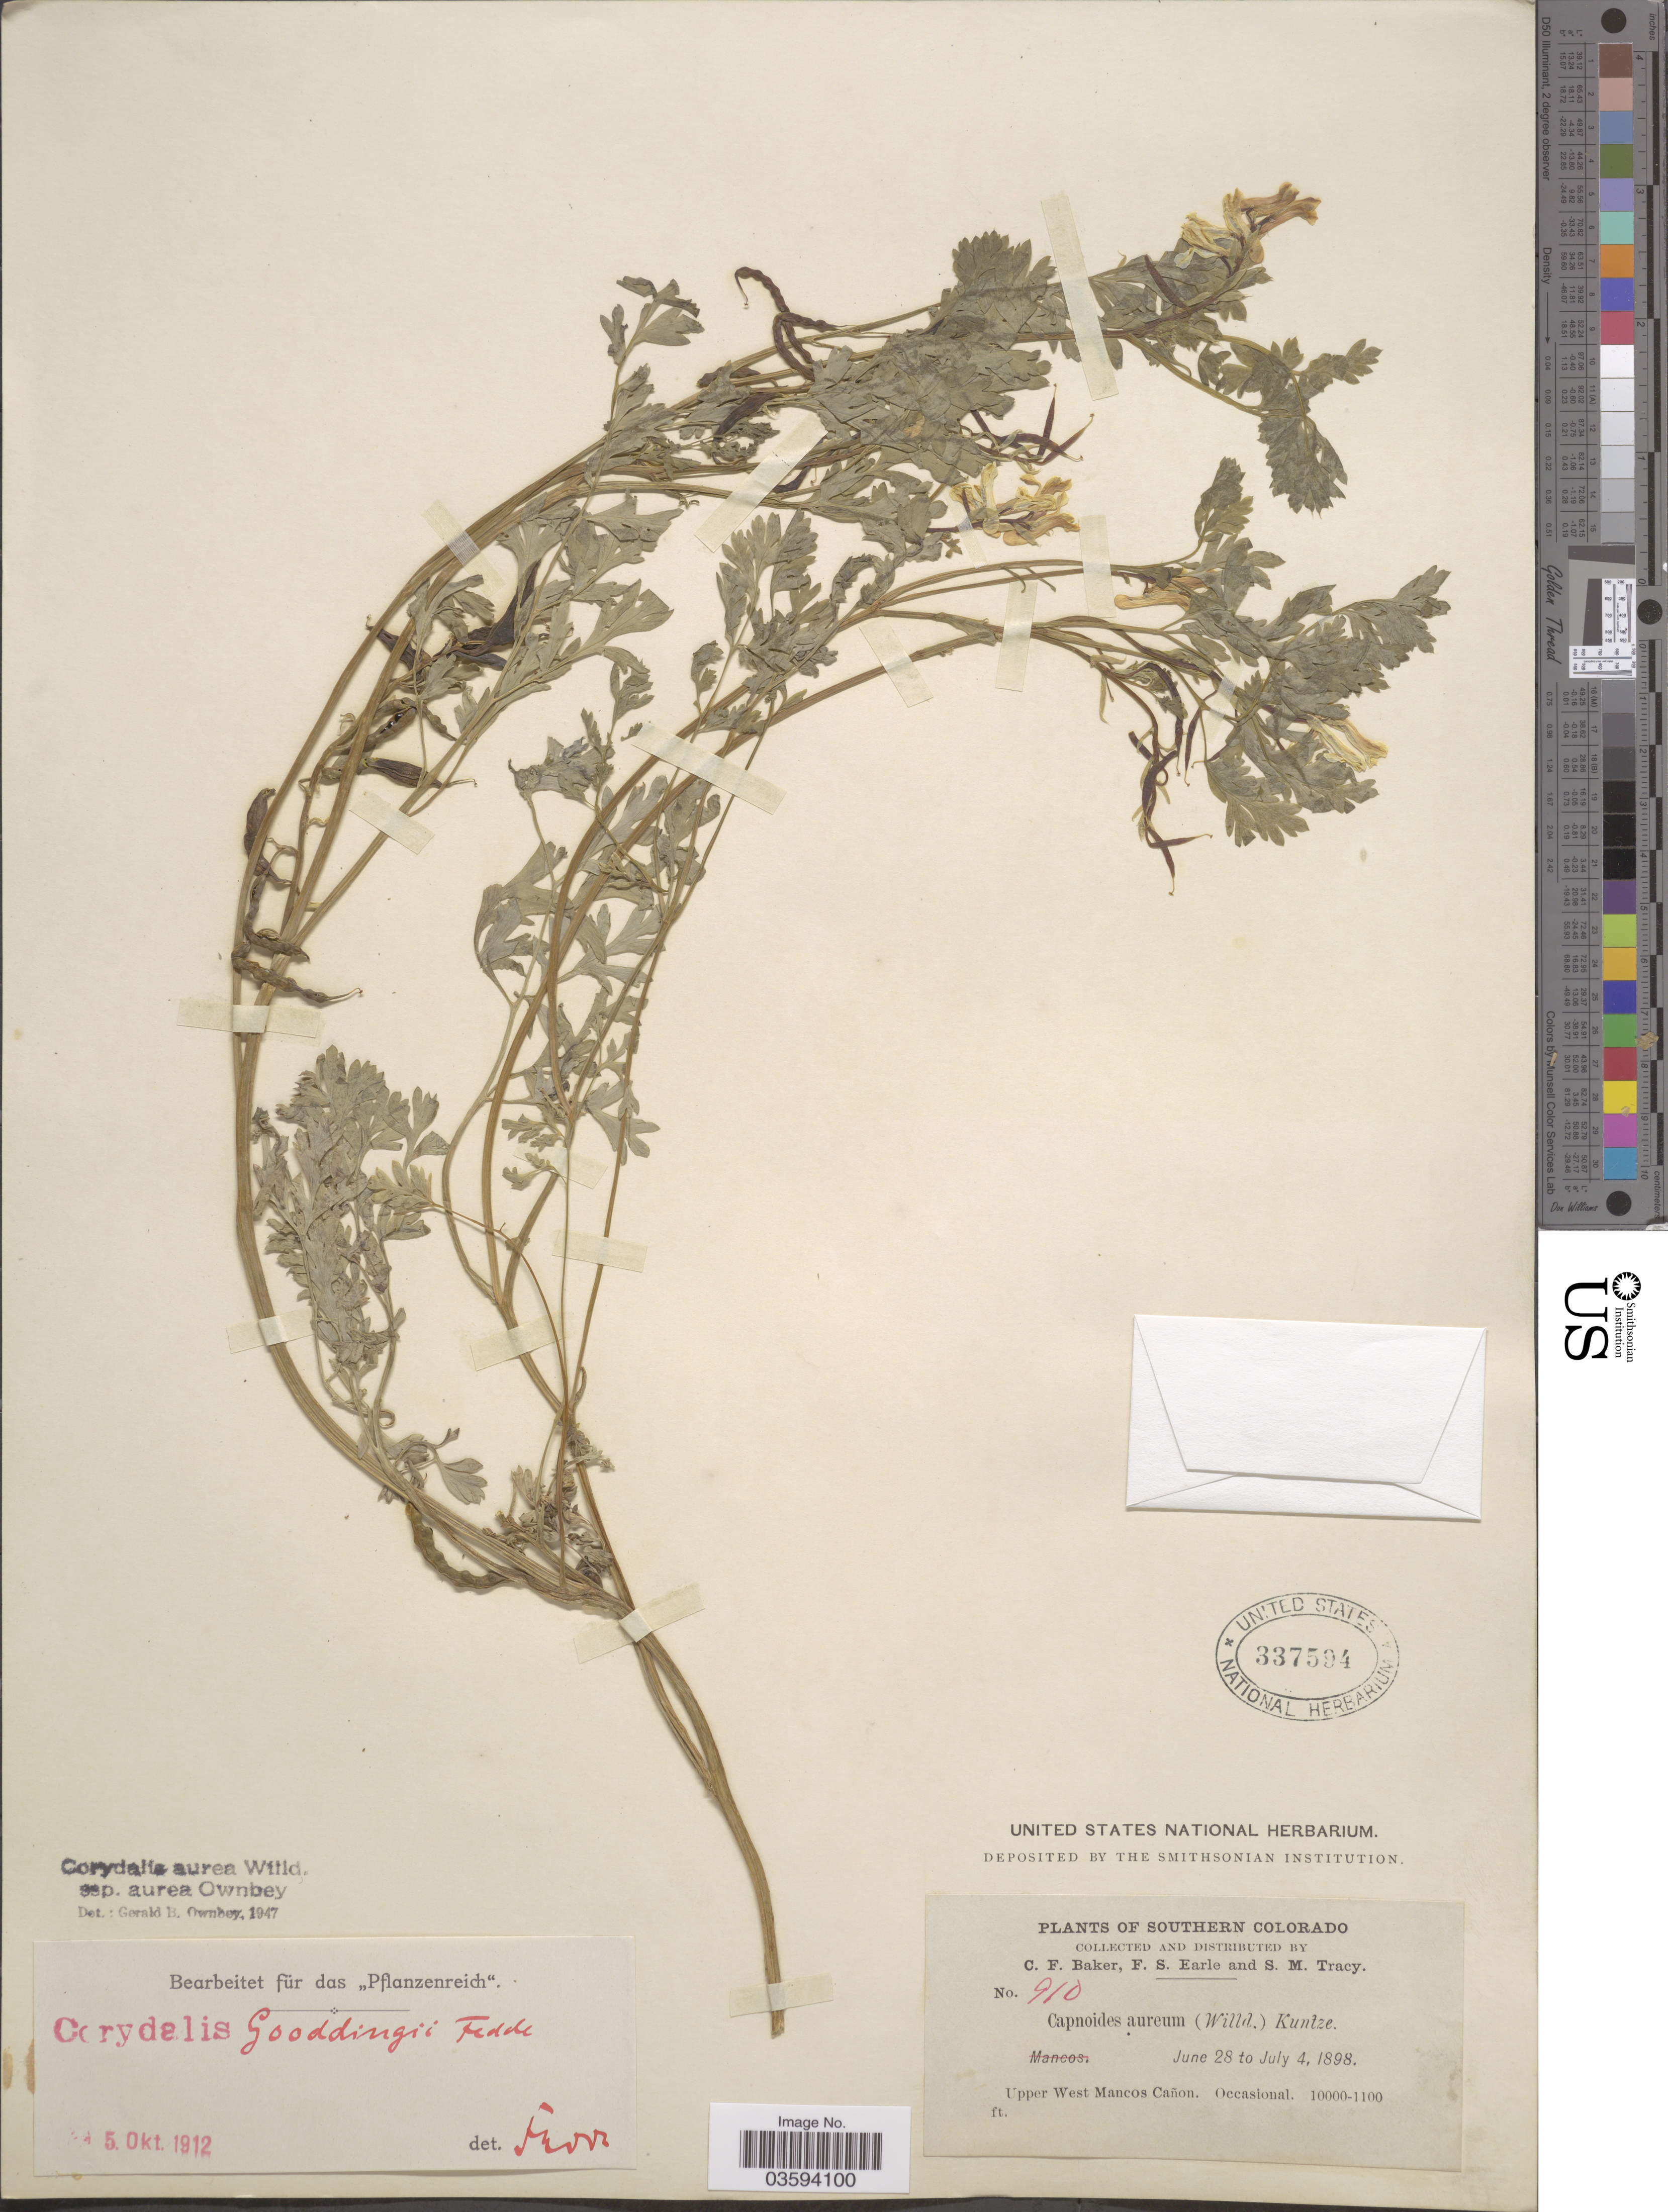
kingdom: Plantae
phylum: Tracheophyta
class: Magnoliopsida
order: Ranunculales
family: Papaveraceae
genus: Corydalis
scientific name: Corydalis aurea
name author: Willd.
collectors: C. F. Baker, F. S. Earle & S. M. Tracy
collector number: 910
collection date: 1898-06-28/1898-07-04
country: United States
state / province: Colorado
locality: Southern Colorado. Upper West Mancos Cañon.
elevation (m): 335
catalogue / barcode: US 337594